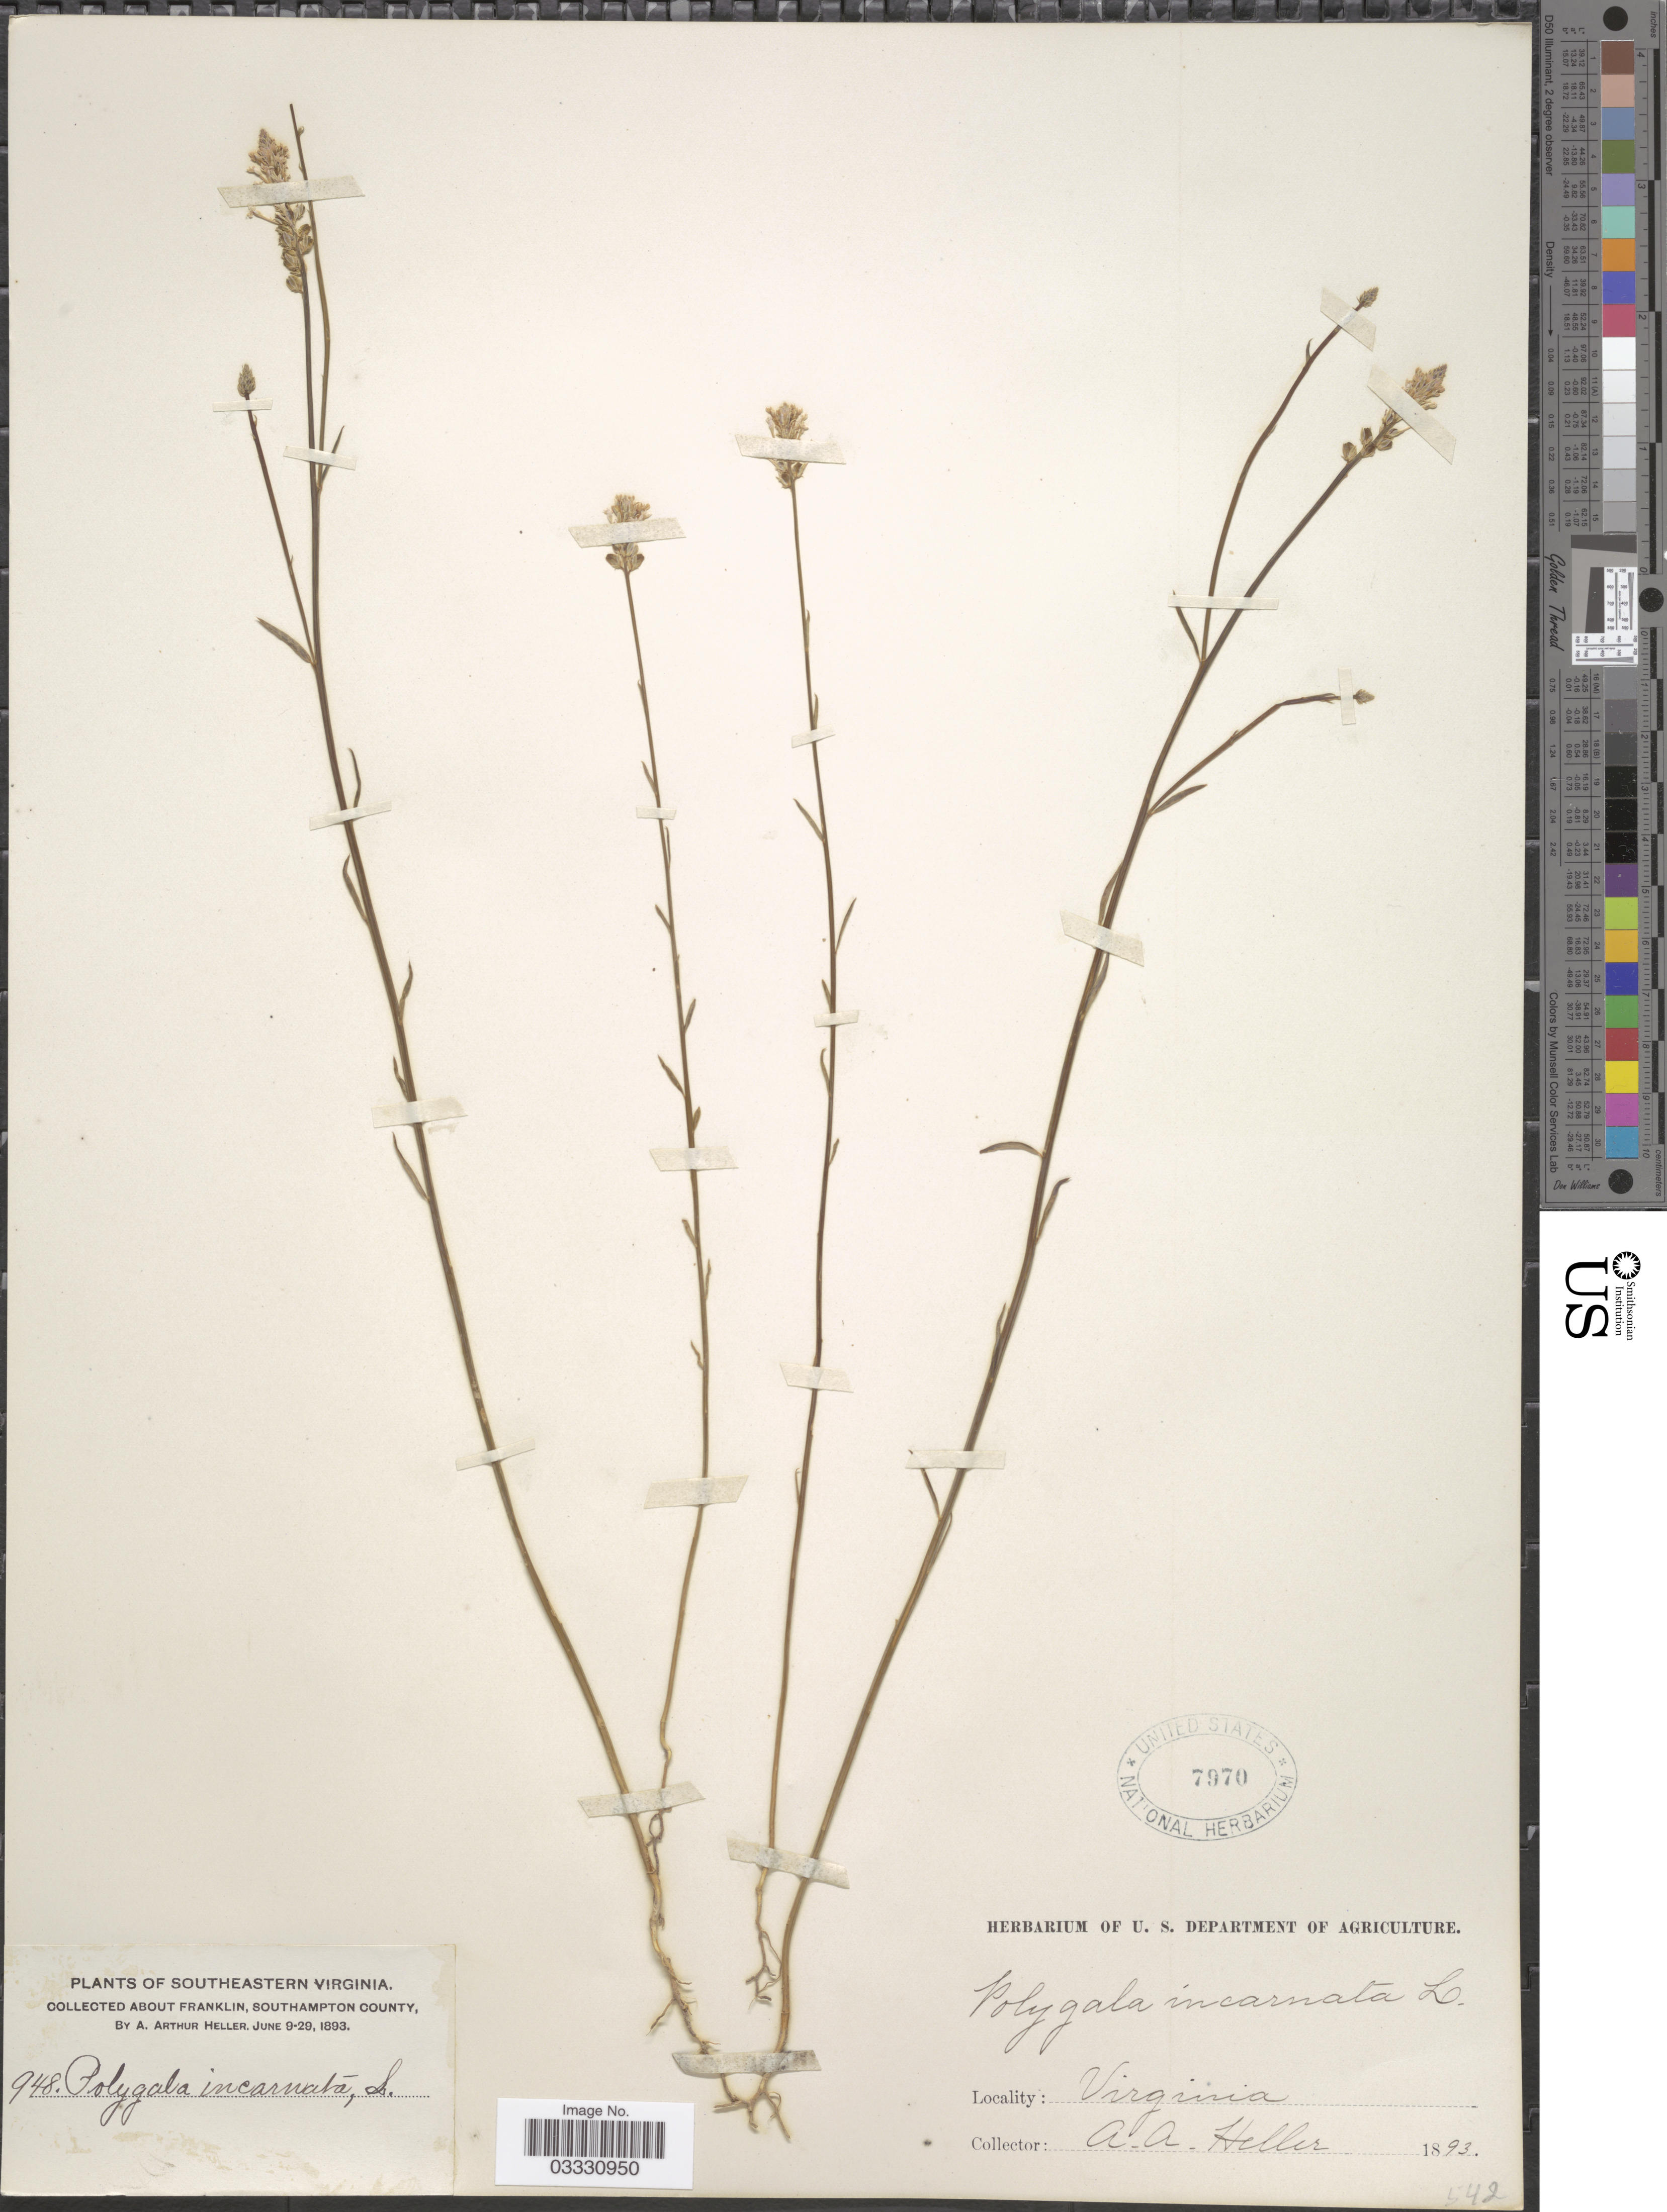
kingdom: Plantae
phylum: Tracheophyta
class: Magnoliopsida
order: Fabales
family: Polygalaceae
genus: Polygala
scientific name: Polygala incarnata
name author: L.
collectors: A. A. Heller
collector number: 948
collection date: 1893-06-09/1893-06-29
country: United States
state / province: Virginia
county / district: Southampton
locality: Southeastern Virginia. About Franklin, Southampton County.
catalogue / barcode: US 7970